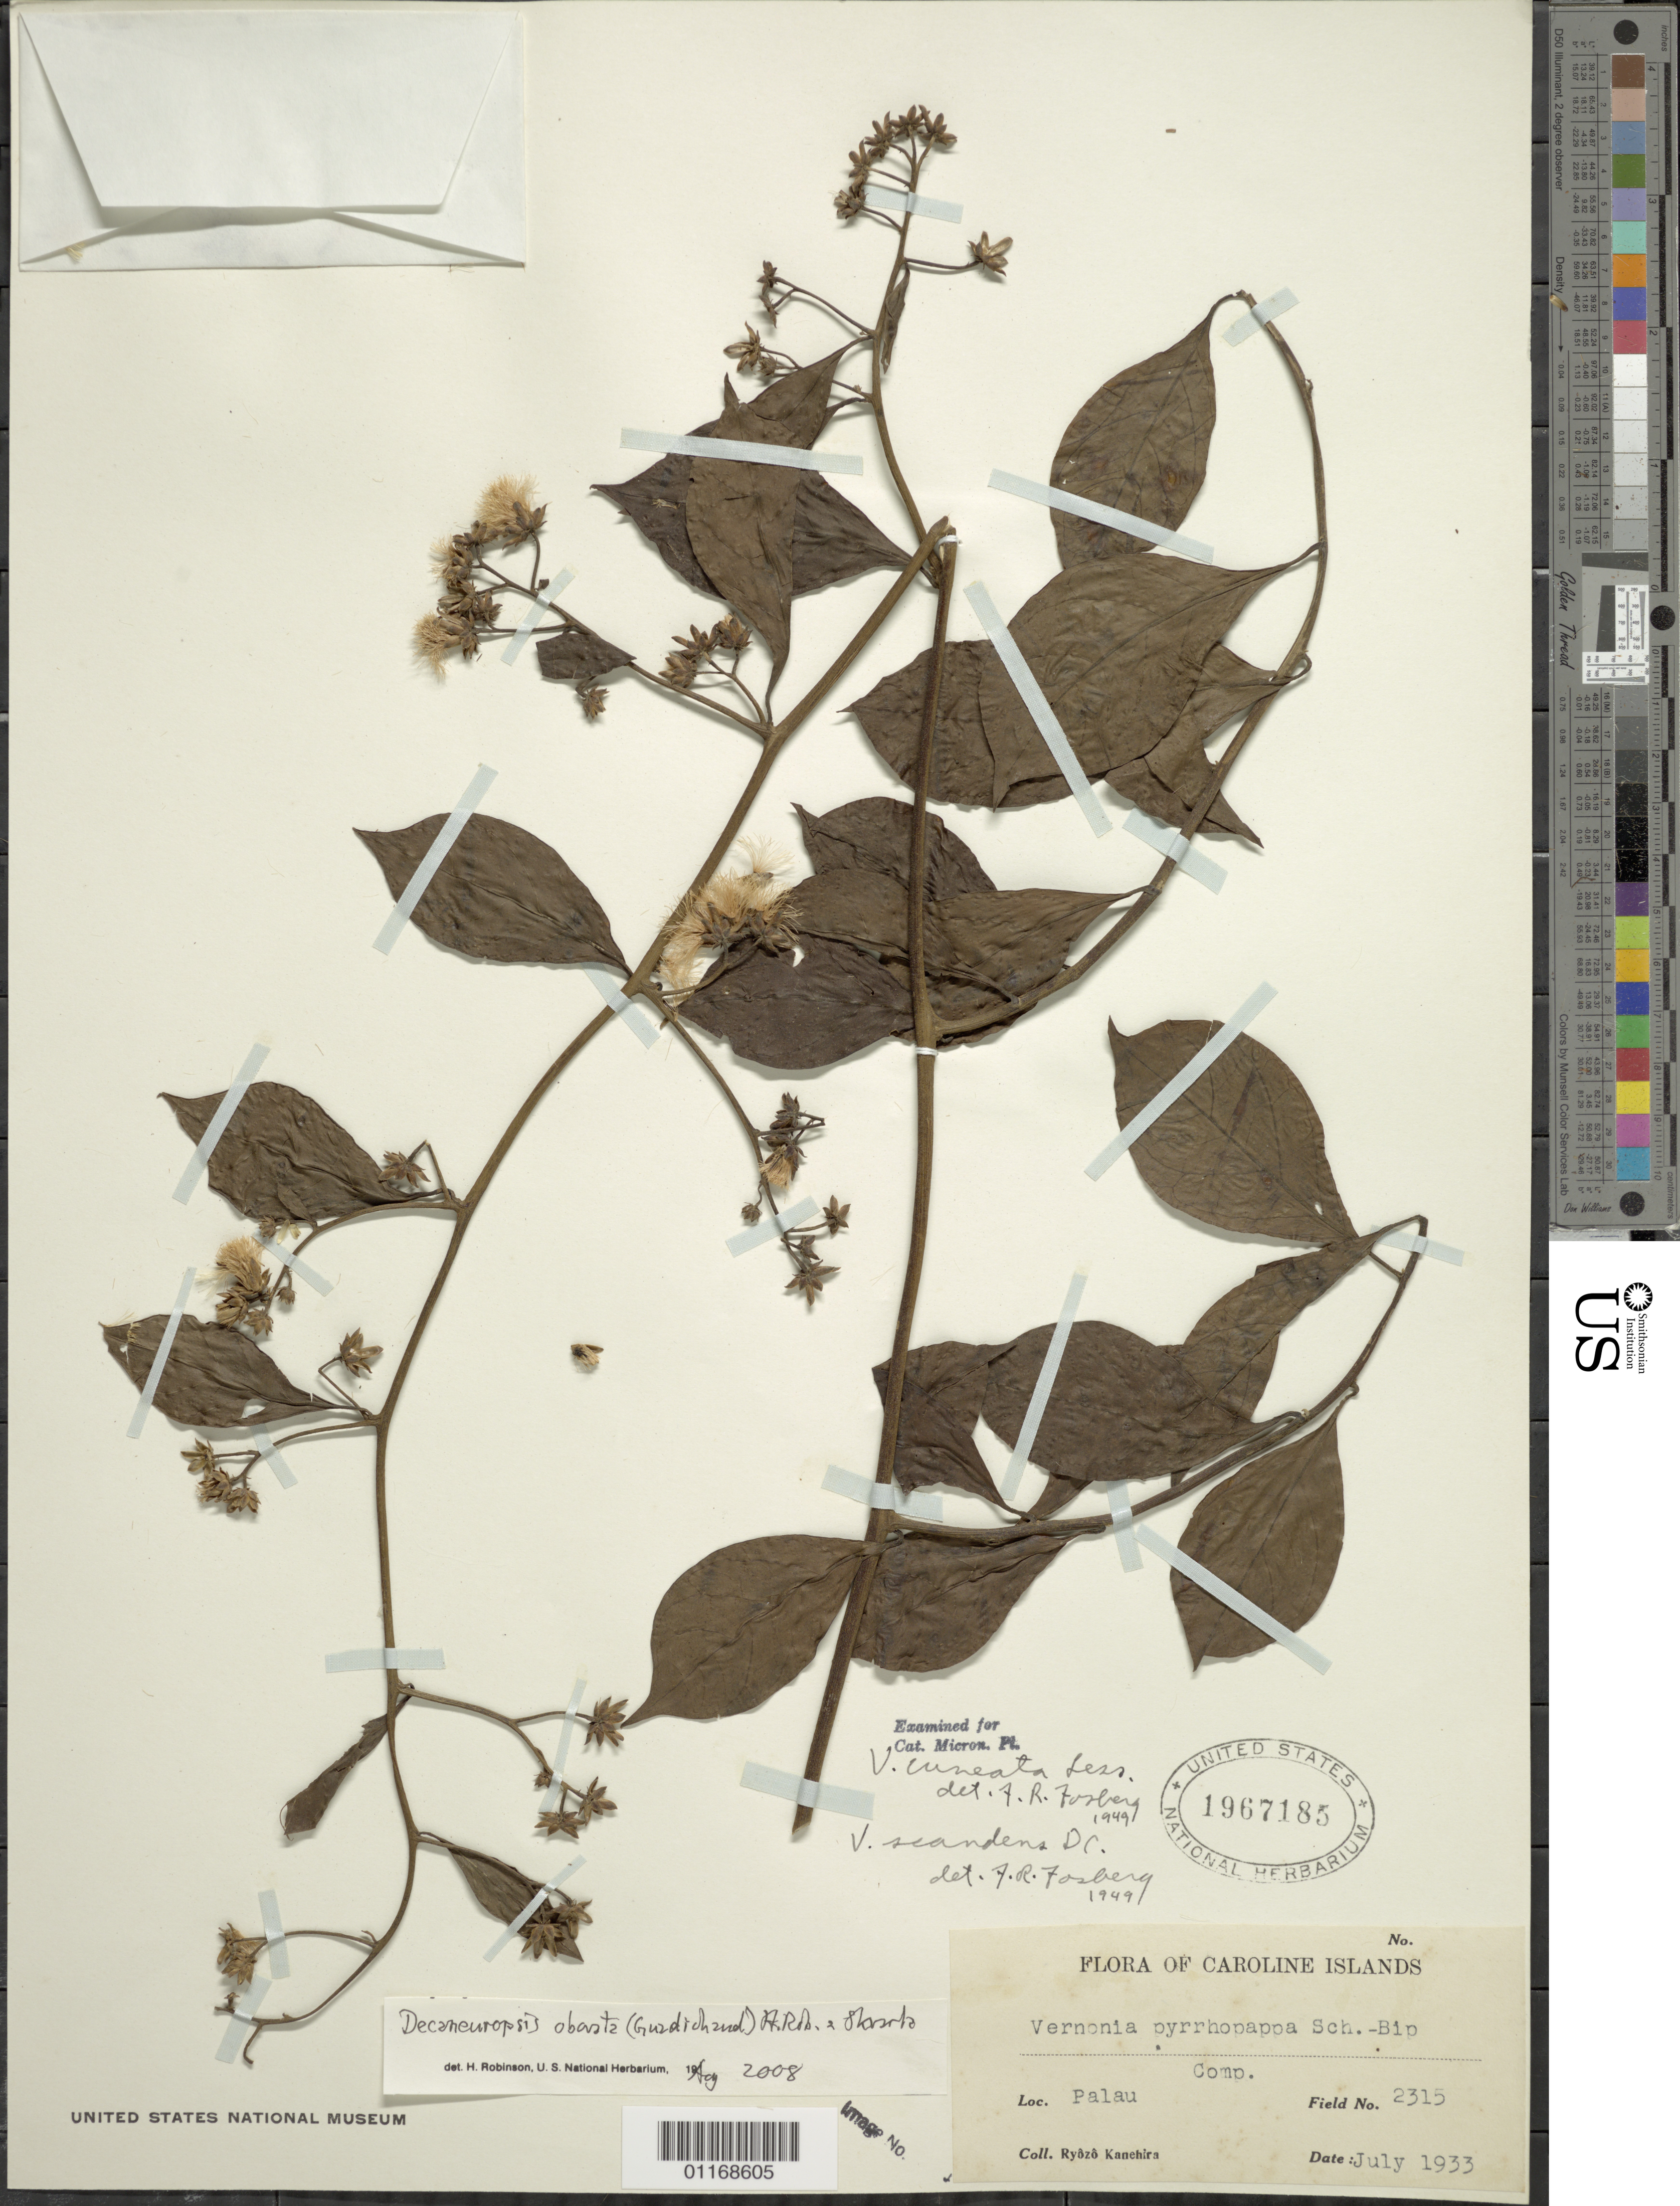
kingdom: Plantae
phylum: Tracheophyta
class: Magnoliopsida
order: Asterales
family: Asteraceae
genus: Decaneuropsis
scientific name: Decaneuropsis obovata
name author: (Gaudich.) H. Rob. & Skvarla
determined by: Robinson, Harold E., (US)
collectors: R. Kanehira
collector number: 2315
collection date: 1933-07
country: Palau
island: Belau [Palau] Is.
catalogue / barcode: US 1967185